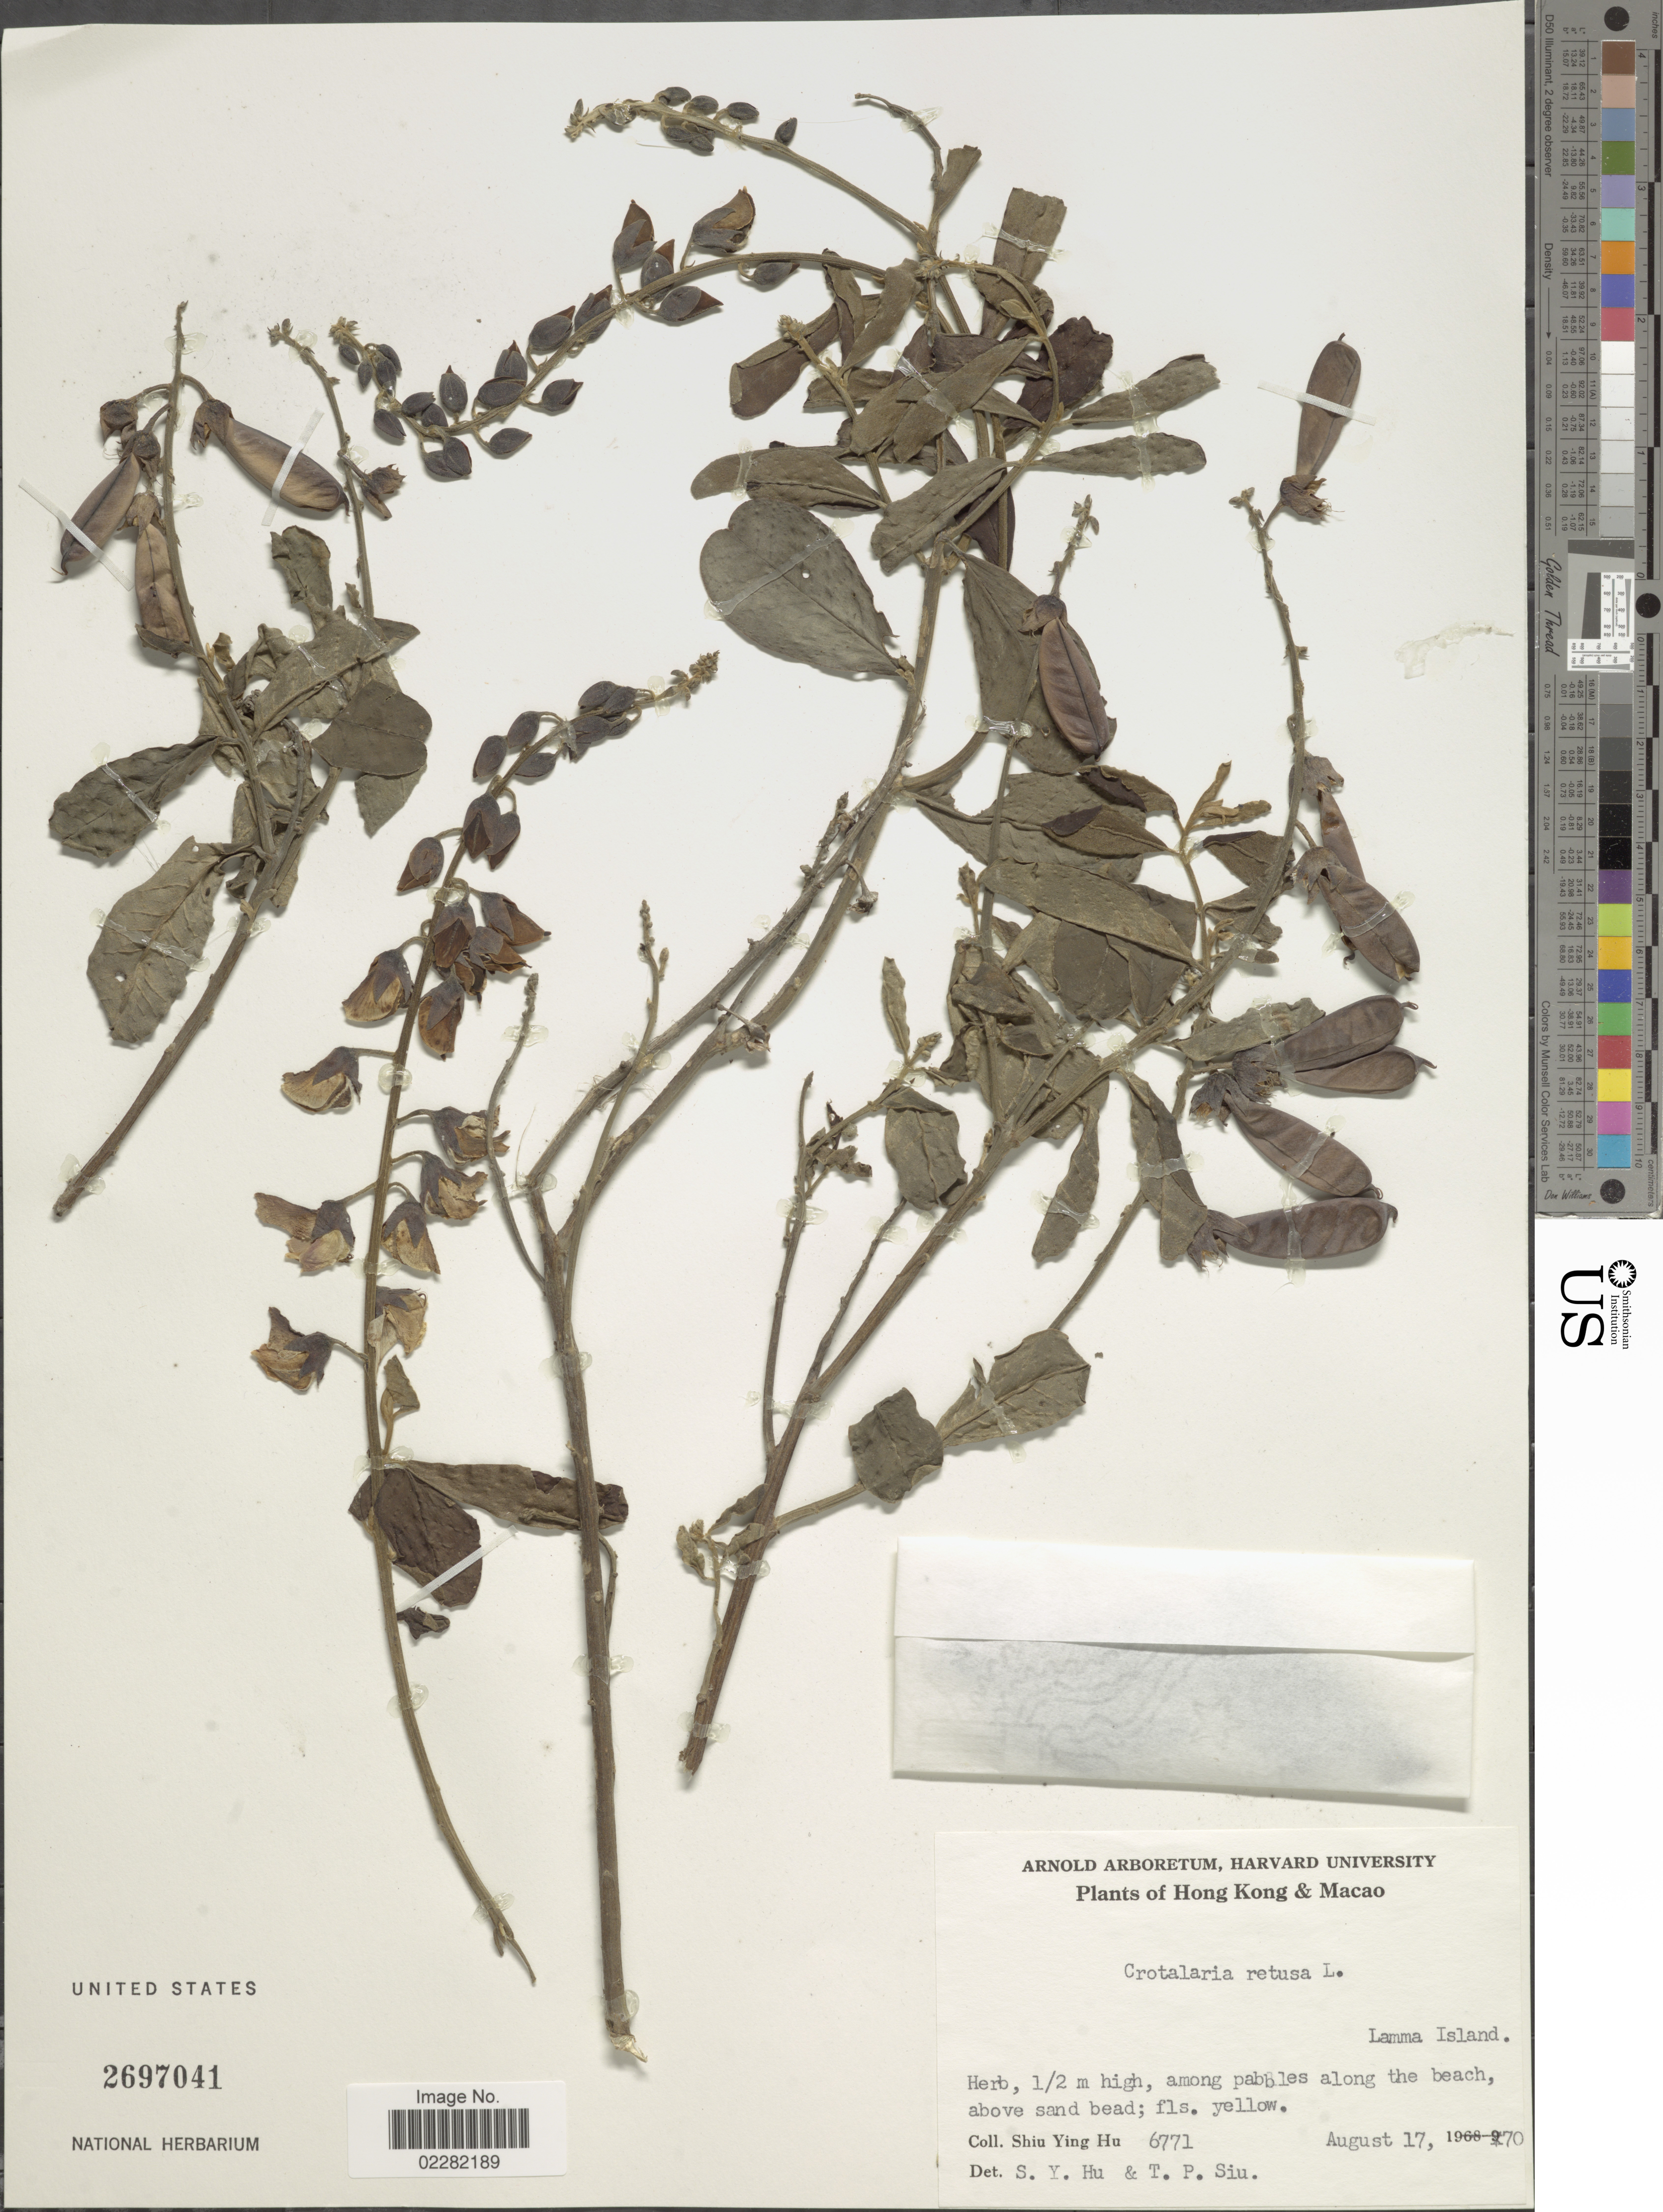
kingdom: Plantae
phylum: Tracheophyta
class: Magnoliopsida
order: Fabales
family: Fabaceae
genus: Crotalaria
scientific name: Crotalaria retusa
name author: L.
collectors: S. Y. Hu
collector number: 6771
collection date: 1970-08-17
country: China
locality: Hong Kong, Macao, Lamma Island.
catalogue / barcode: US 2697041